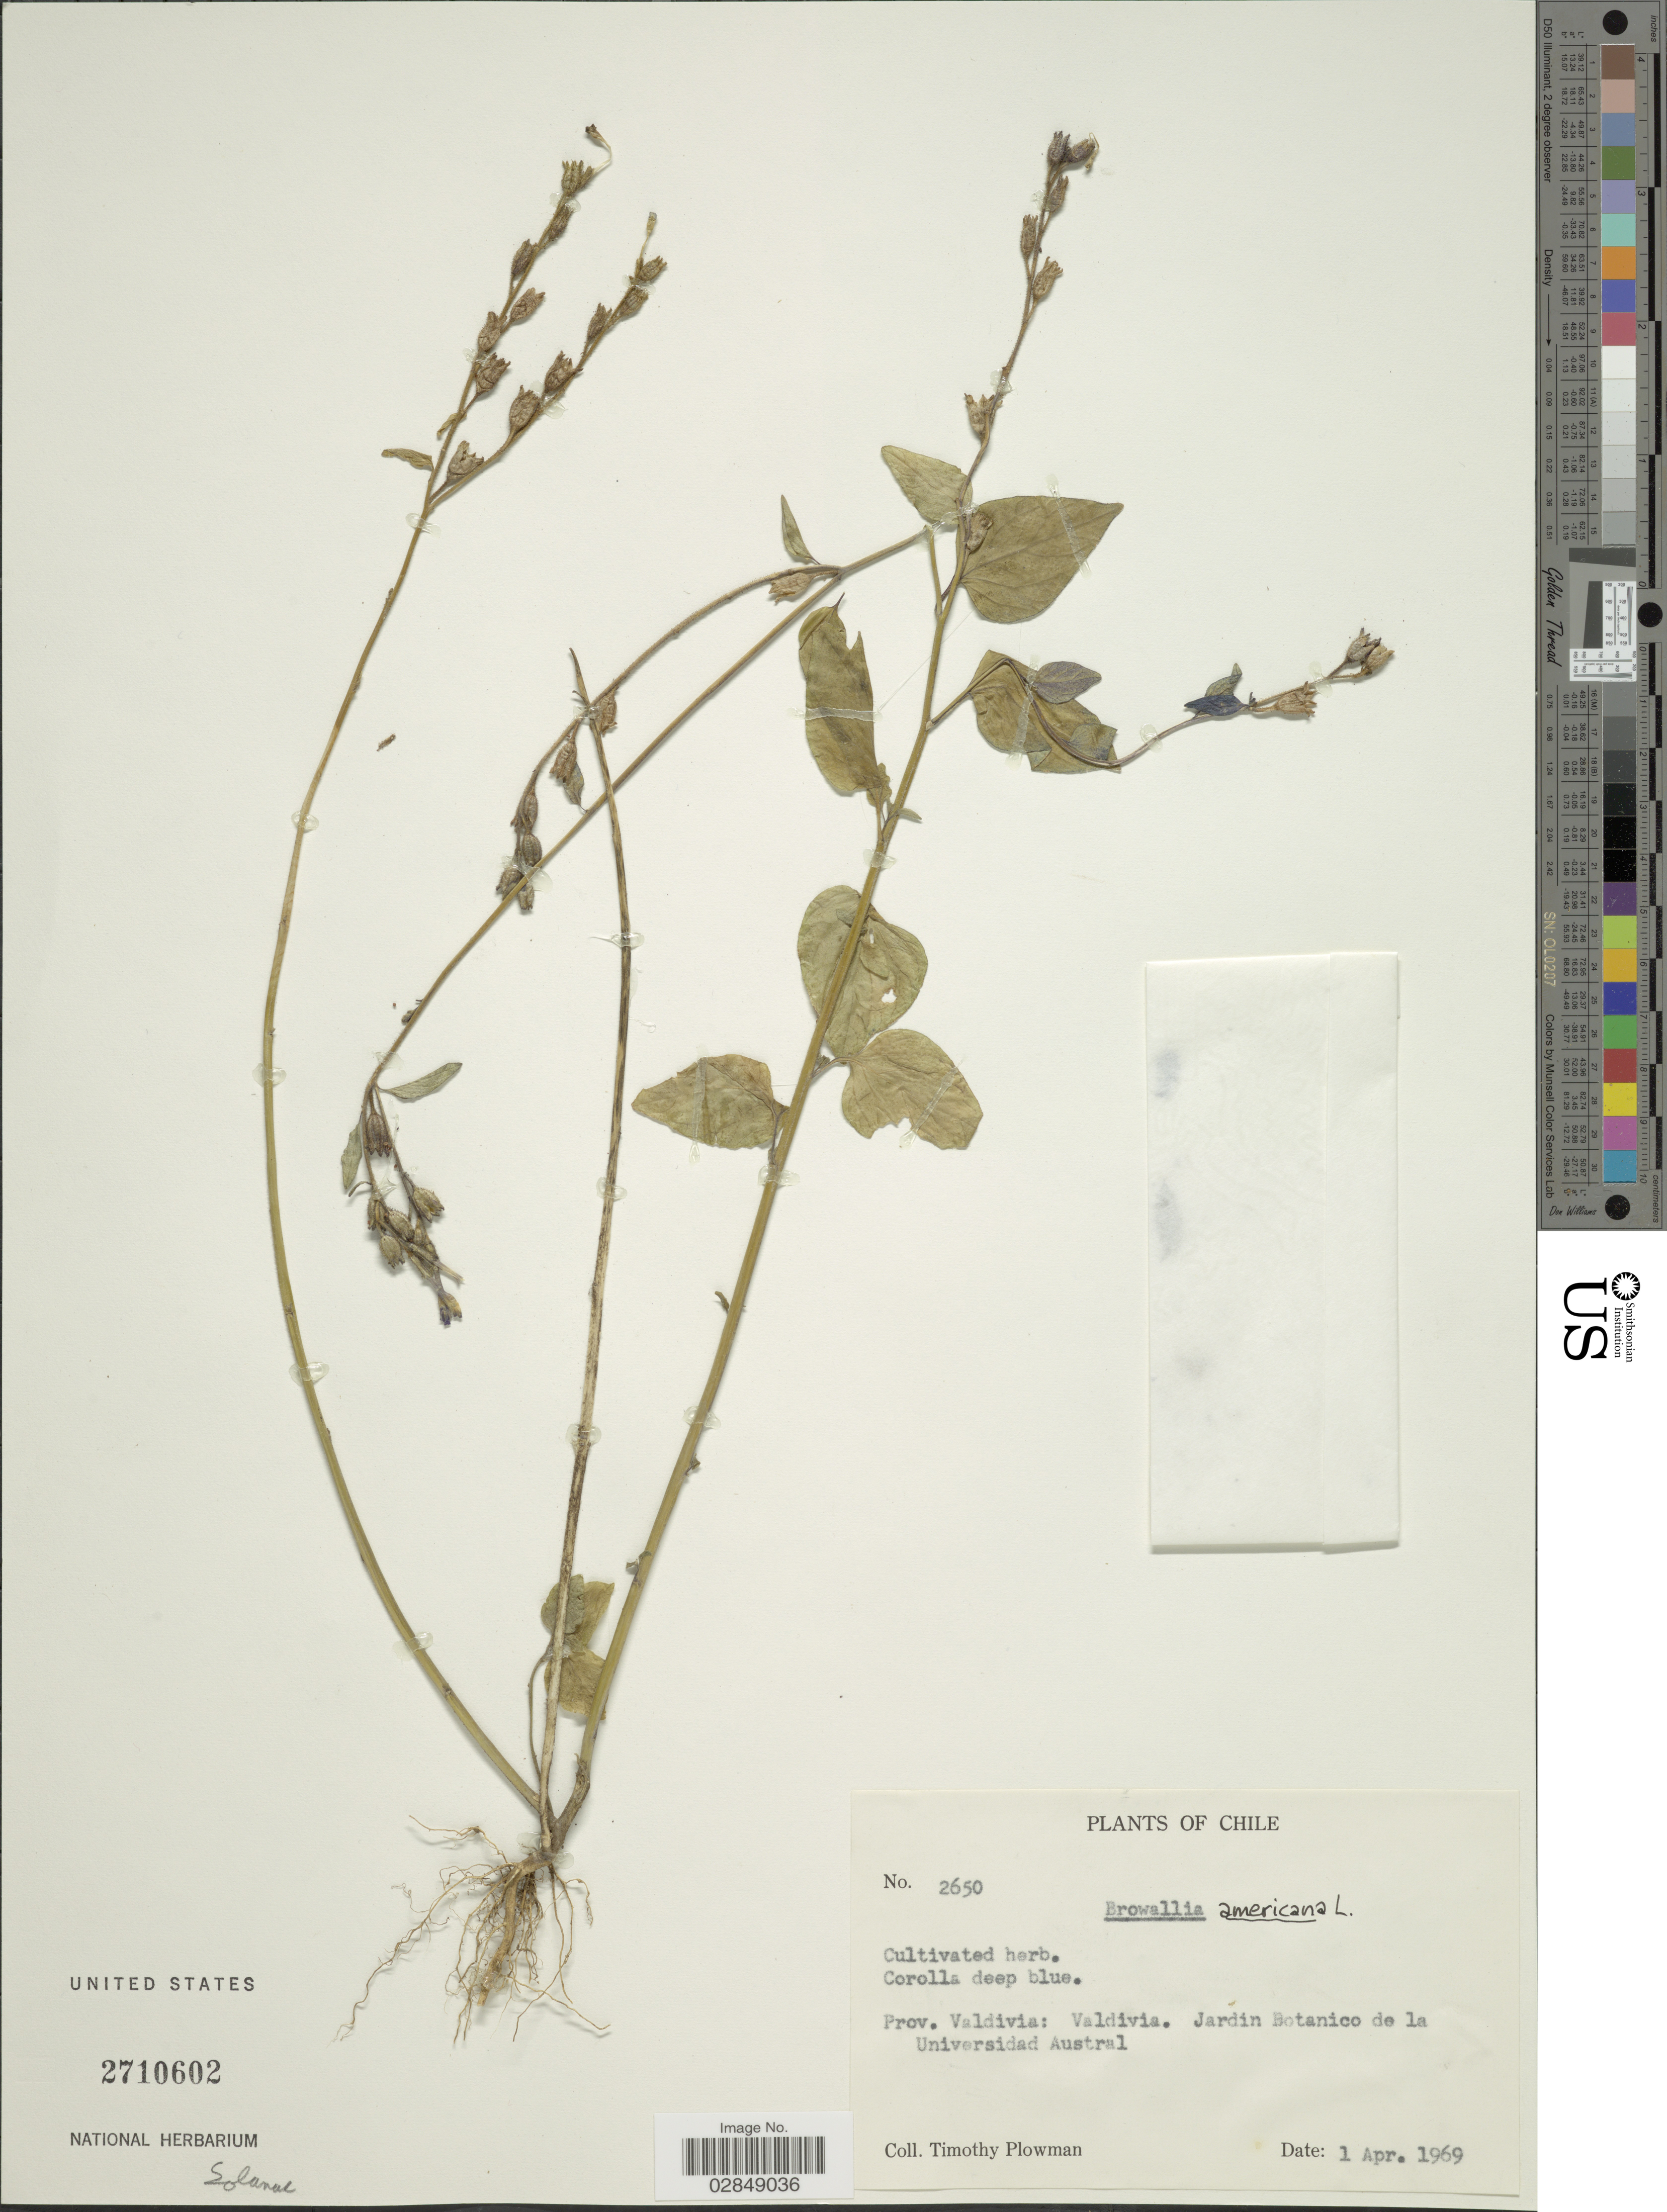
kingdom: Plantae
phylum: Tracheophyta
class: Magnoliopsida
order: Solanales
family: Solanaceae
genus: Browallia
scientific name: Browallia americana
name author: L.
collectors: T. Plowman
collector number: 2650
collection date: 1969-04-01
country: Chile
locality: Prov. Valdivia: Valdivia. Jardin Botanico de la Universidad Austral.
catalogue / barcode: US 2710602